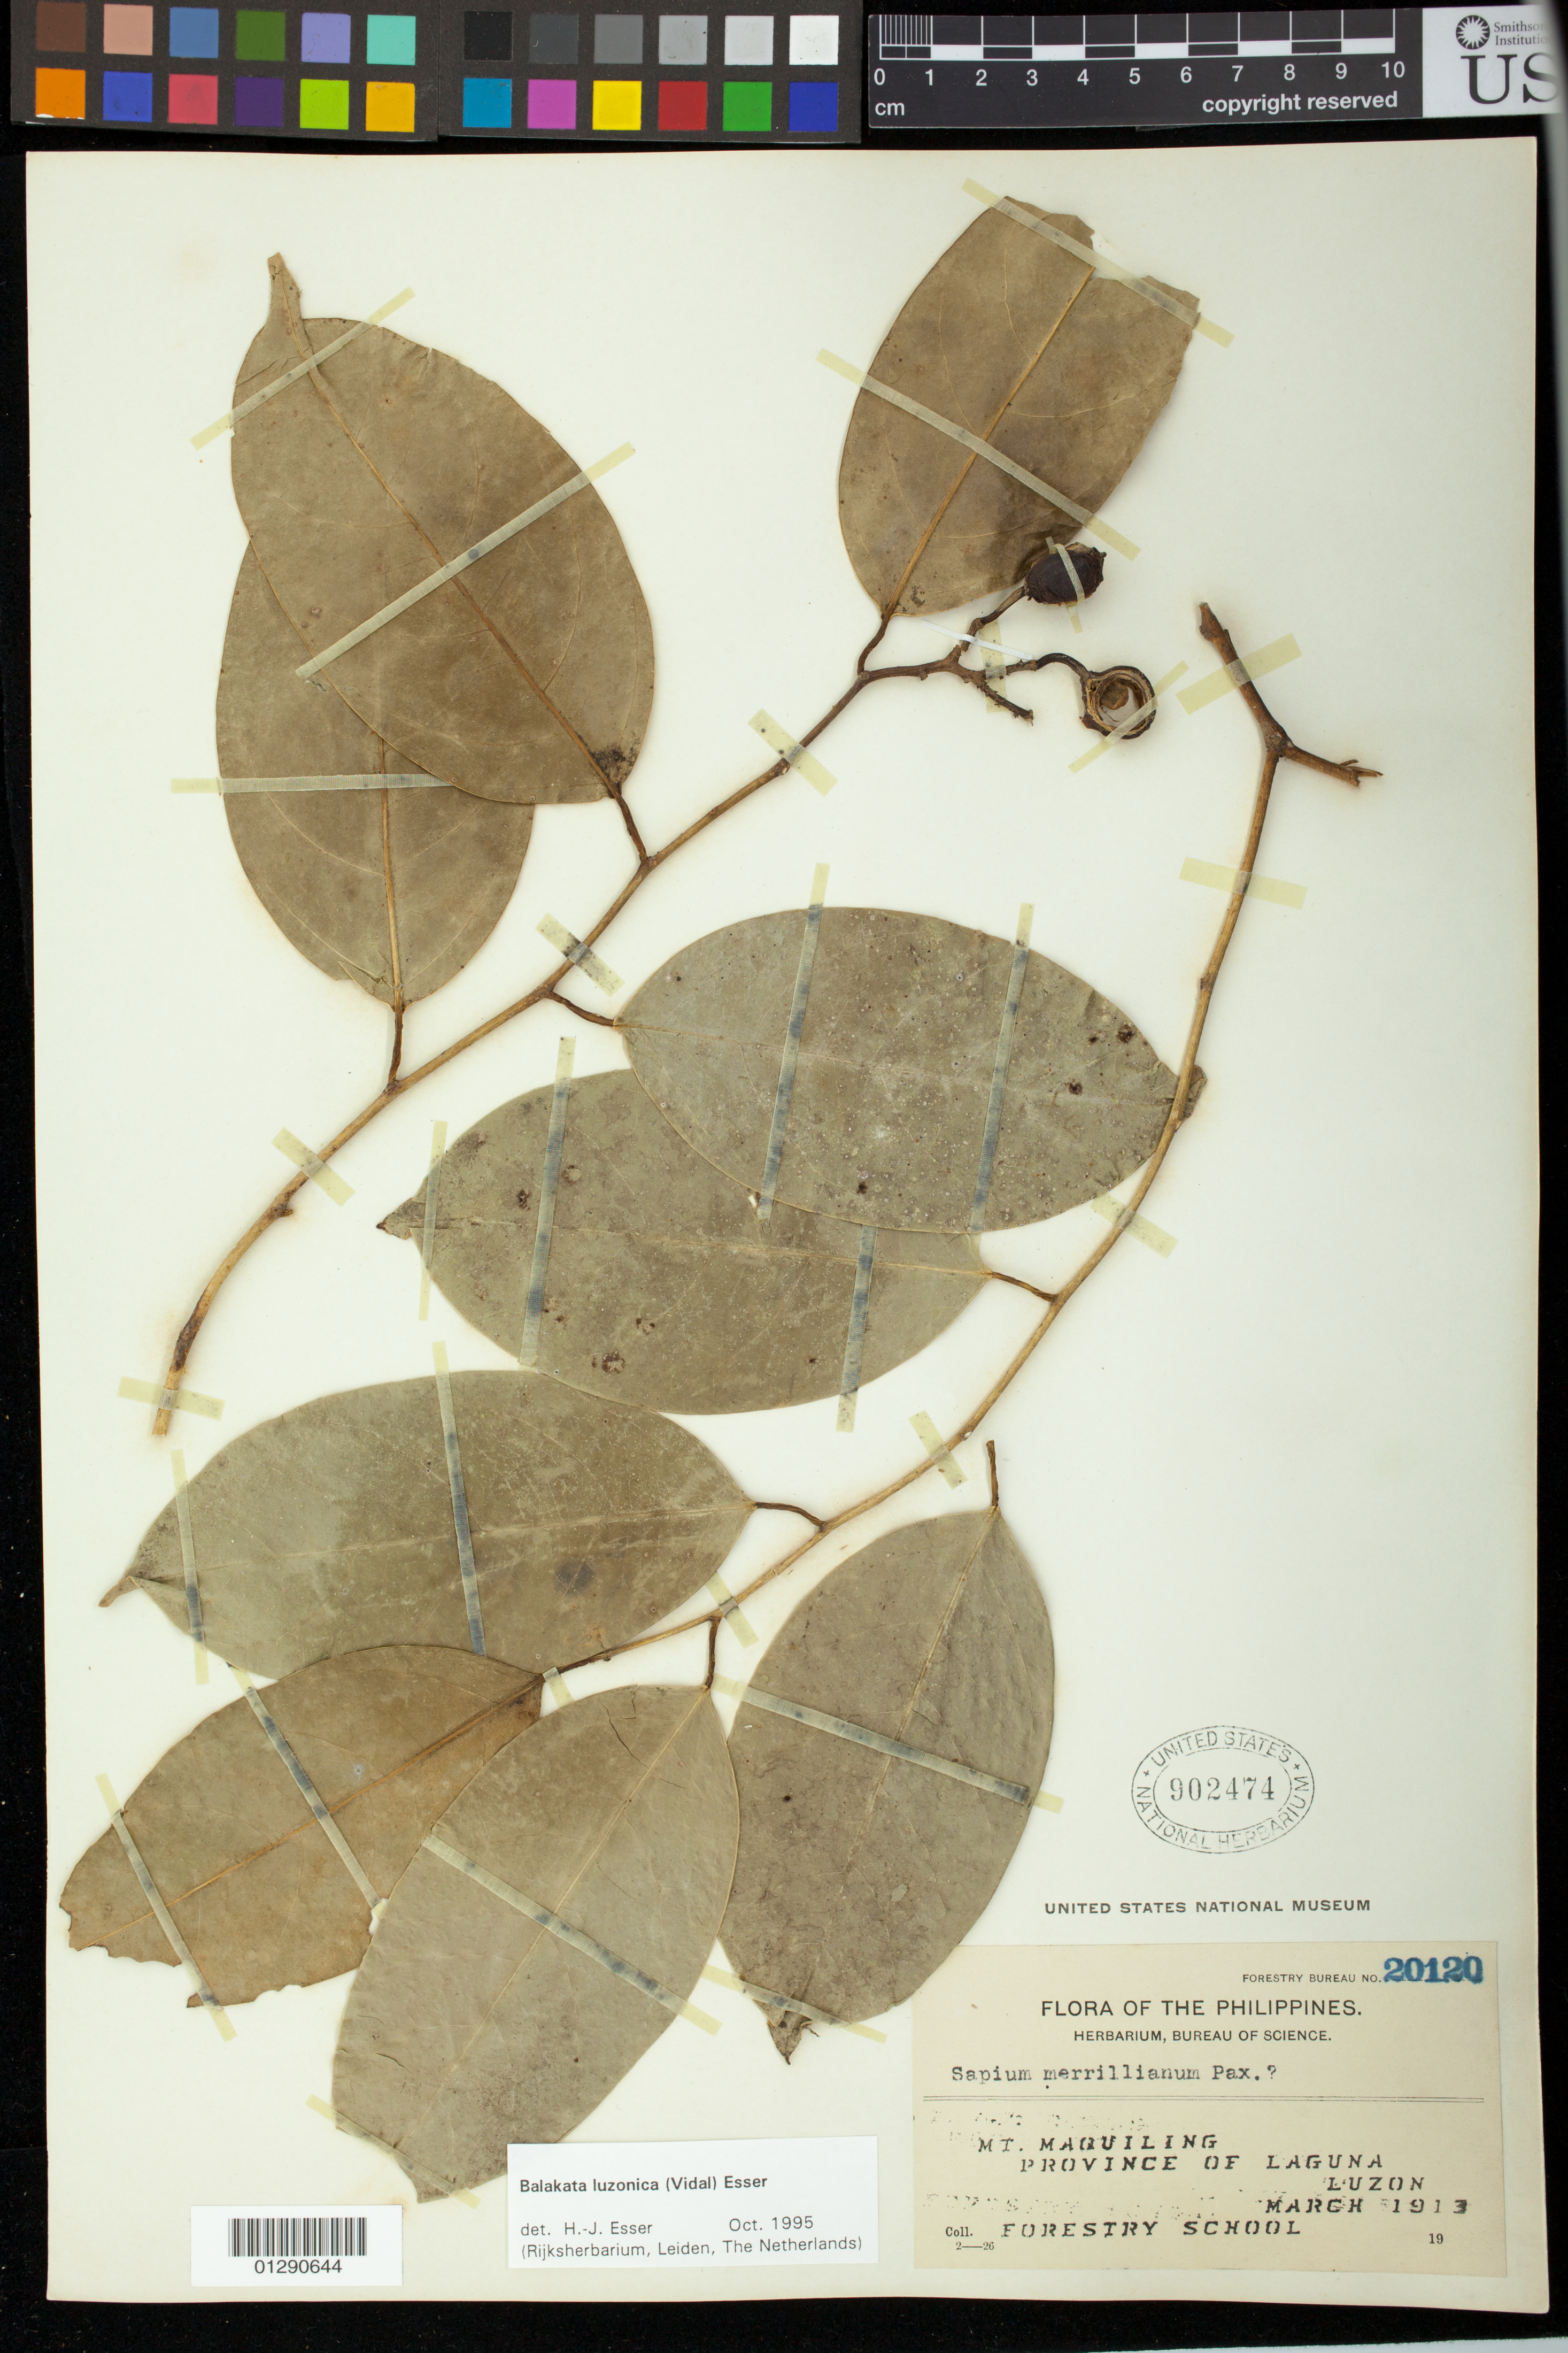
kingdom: Plantae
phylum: Tracheophyta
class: Magnoliopsida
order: Malpighiales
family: Euphorbiaceae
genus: Sapium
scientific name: Sapium luzonicum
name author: (Vidal) Merr.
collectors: Forestry Student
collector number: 20120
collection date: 1913-03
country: Philippines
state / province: Calabarzon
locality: Laguna Luzon, Mt. Maquiling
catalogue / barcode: US 902474